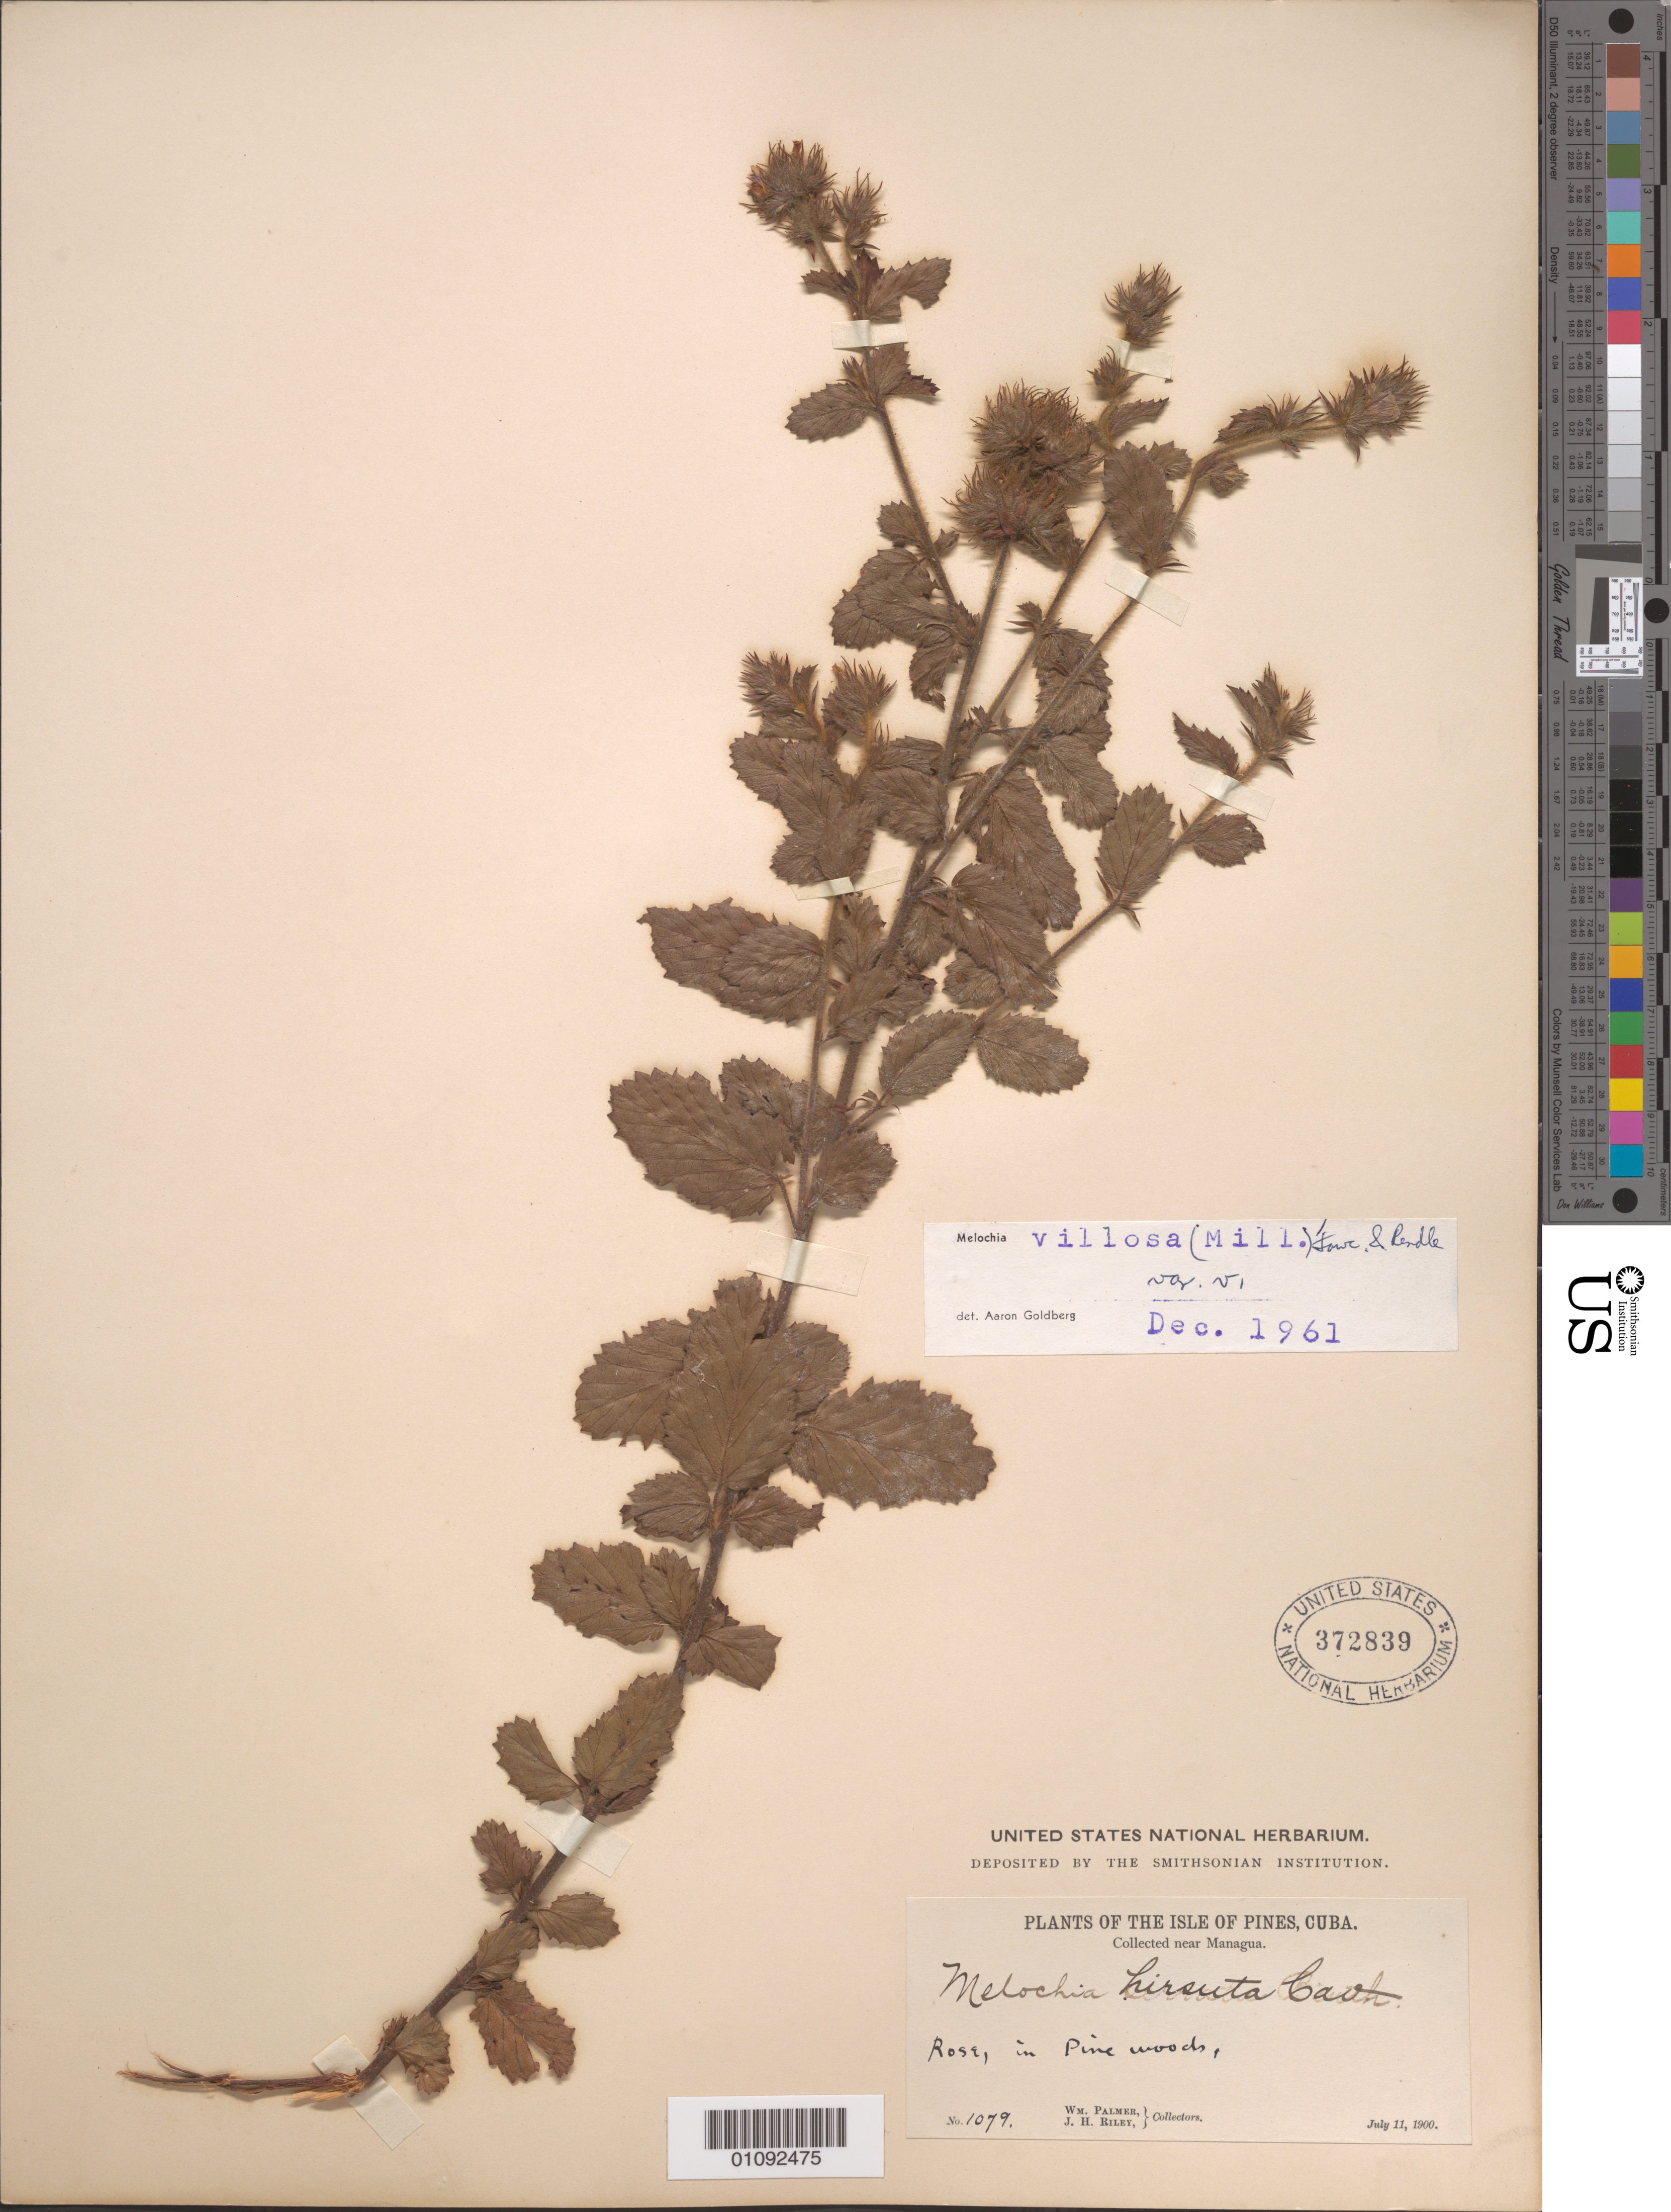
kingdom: Plantae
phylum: Tracheophyta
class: Magnoliopsida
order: Malvales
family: Malvaceae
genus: Melochia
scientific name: Melochia spicata var. spicata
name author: (L.) Fryxell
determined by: Dorr, L. J., (BOT), Smithsonian Institution - National Museum of Natural History (UNITED STATES)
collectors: W. Palmer & J. H. Riley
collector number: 1079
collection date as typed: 11 Jul 1900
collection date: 1900-07-11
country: Cuba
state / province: Isla de La Juventud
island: Isla de la Juventud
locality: Near Managua, Isle of Pines, in Pine woods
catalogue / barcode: US 372839